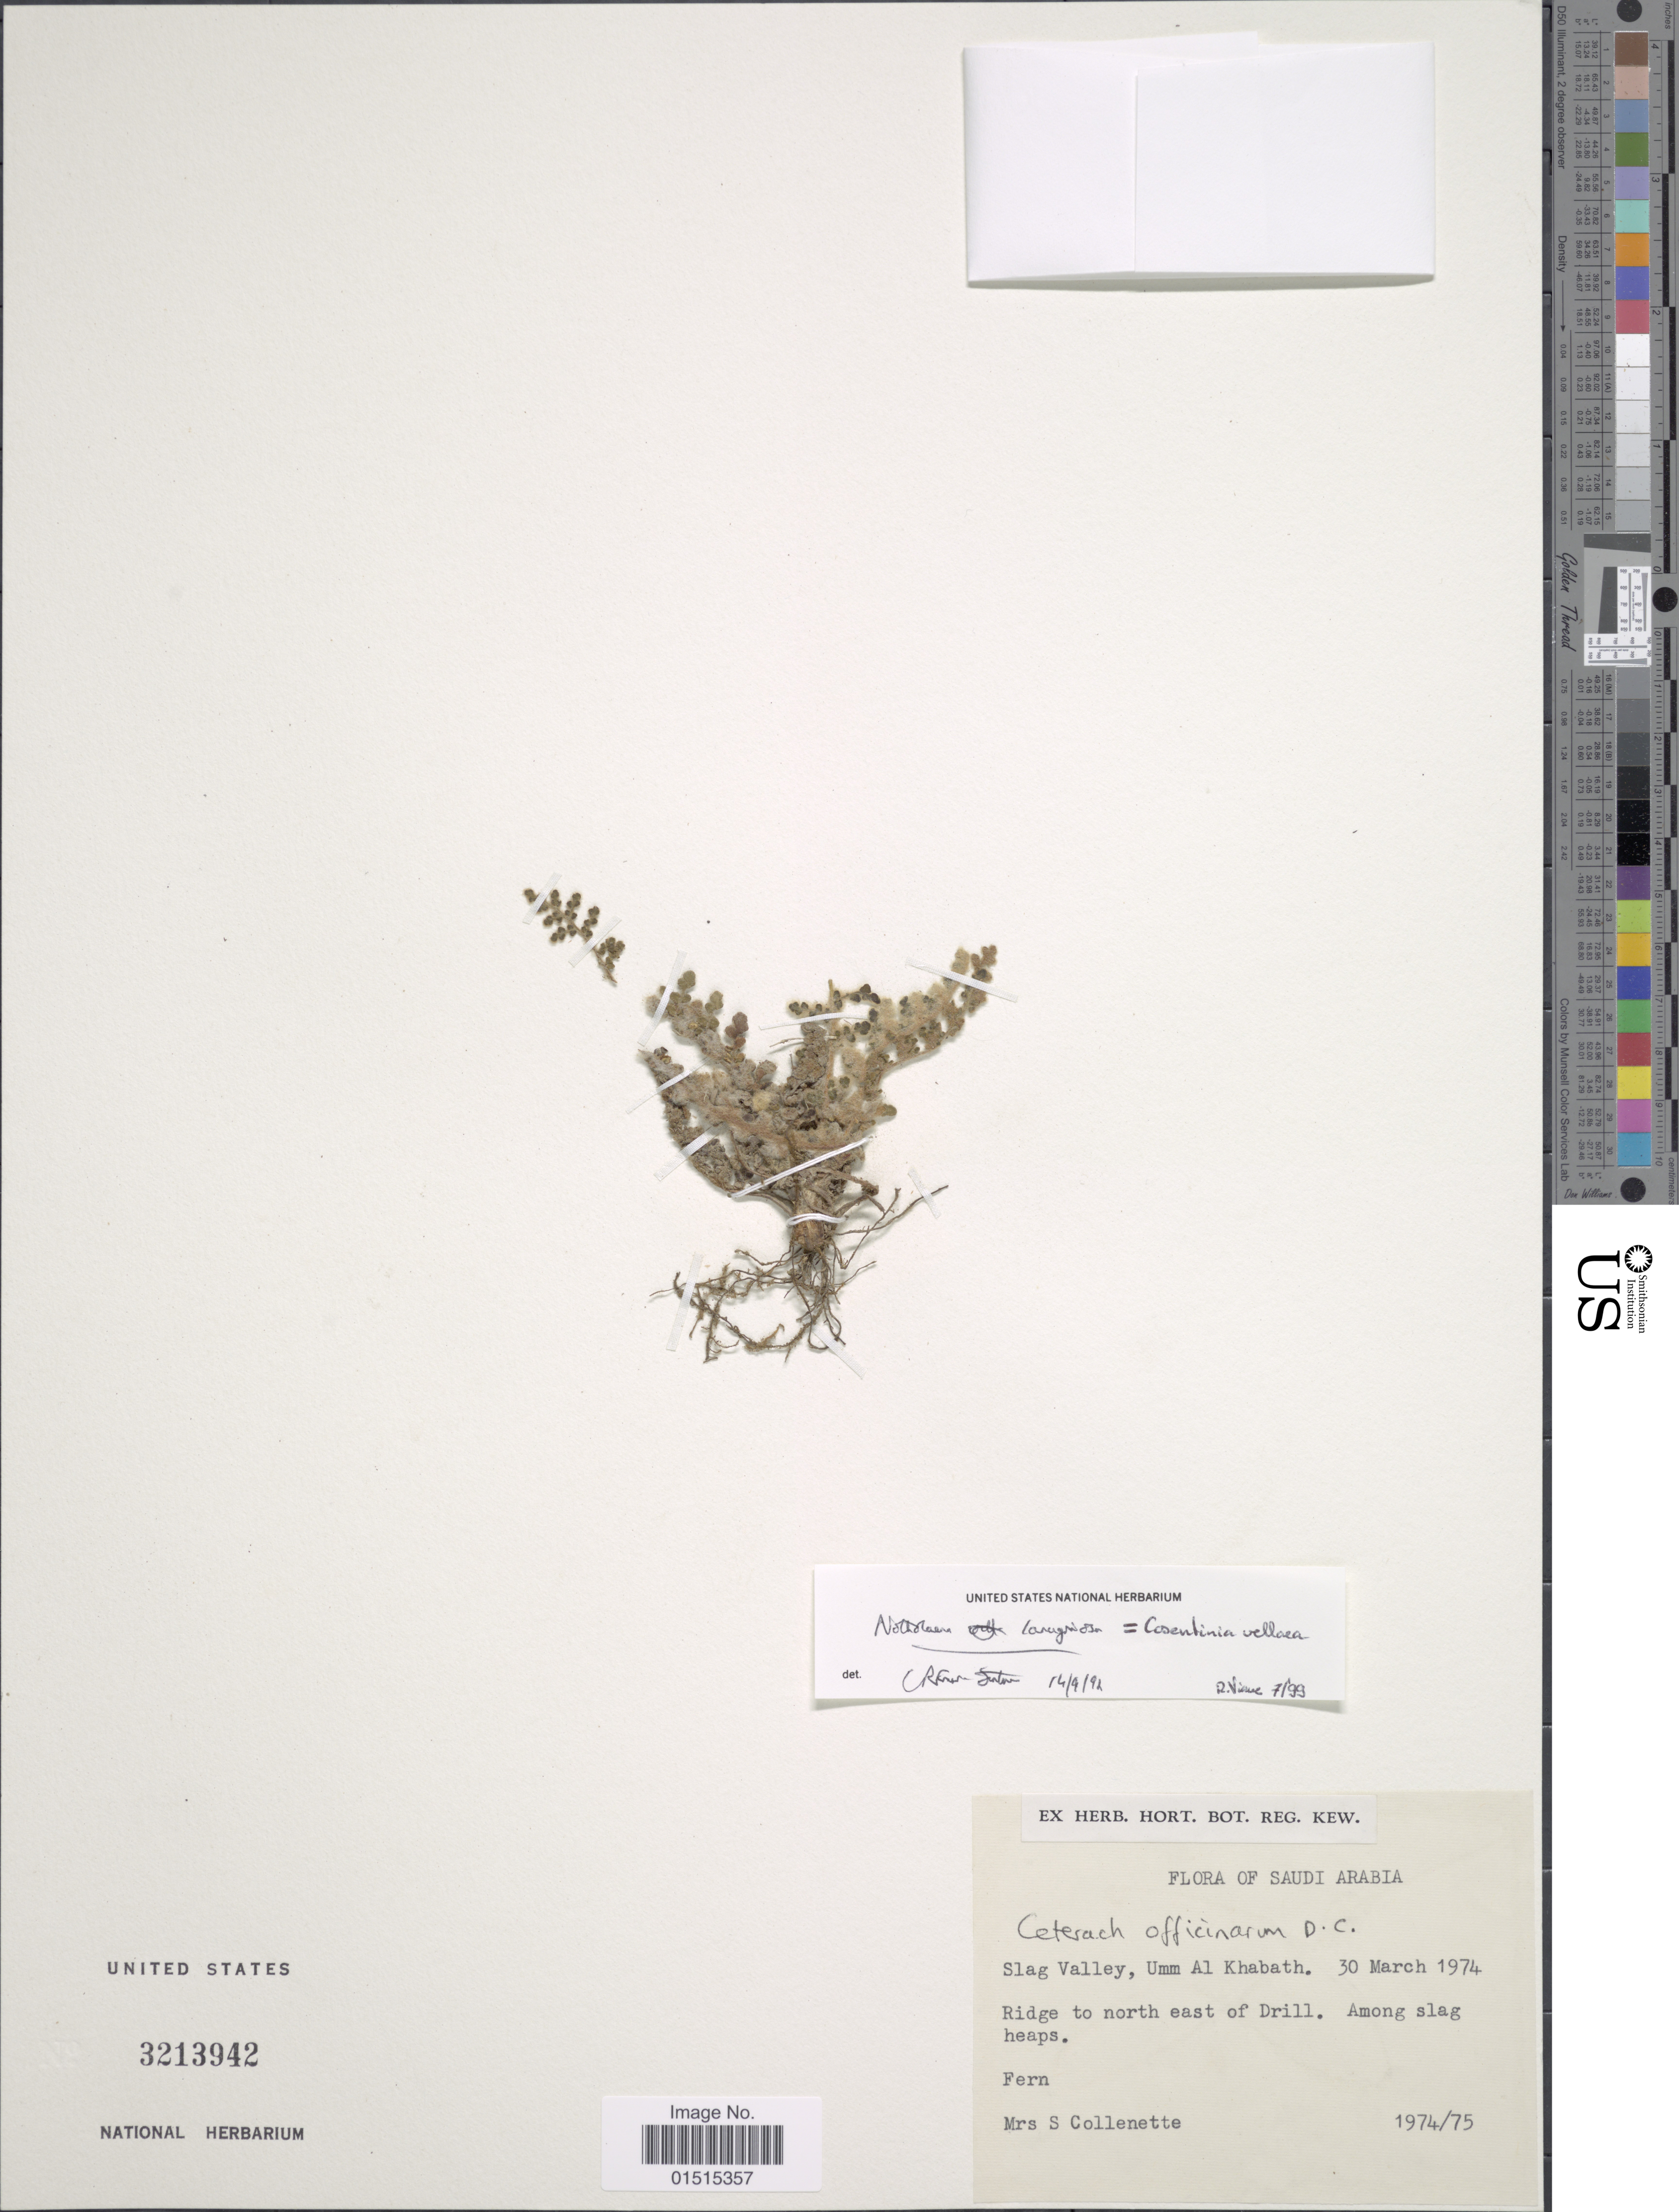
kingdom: Plantae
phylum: Tracheophyta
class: Polypodiopsida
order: Polypodiales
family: Aspleniaceae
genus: Asplenium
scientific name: Asplenium officinarum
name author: DC.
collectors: S. Collenette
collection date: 1974-03-30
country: Saudi Arabia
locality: Slag Valley, Um Al Khabath. Ridge to north east of Drill. Among slag heaps. Fern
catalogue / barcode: US 3213942